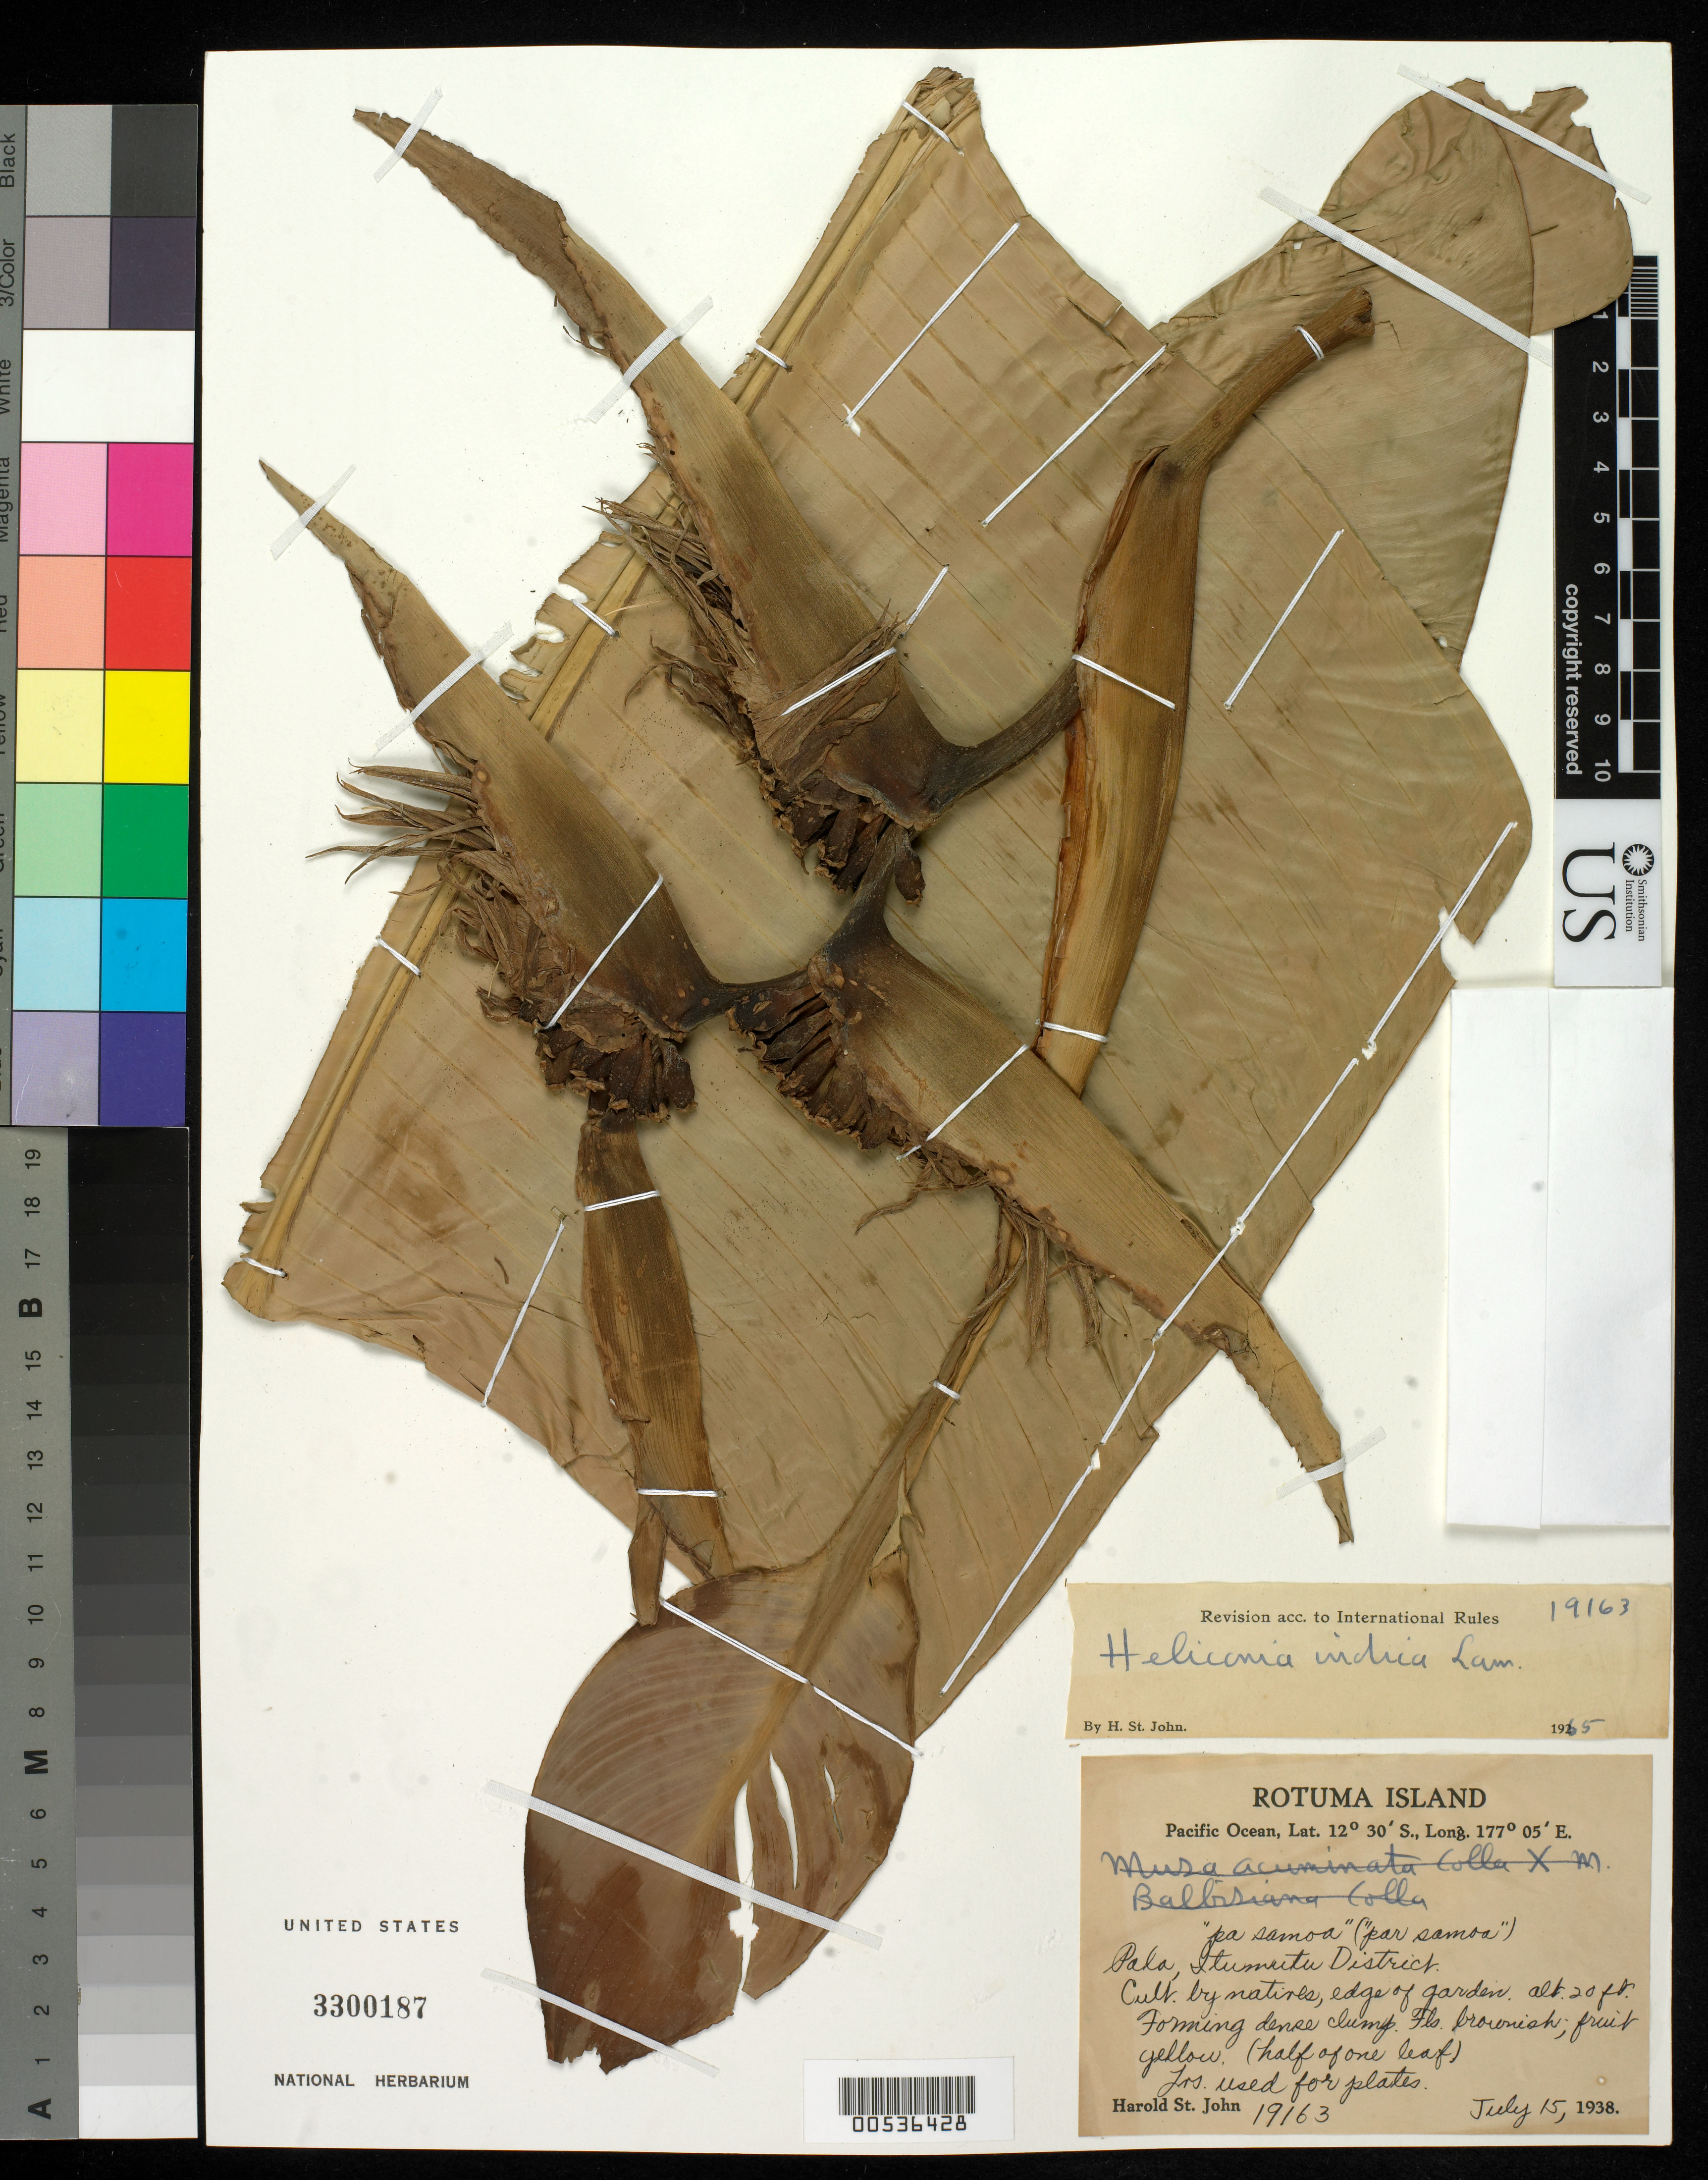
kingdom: Plantae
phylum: Tracheophyta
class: Liliopsida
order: Zingiberales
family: Heliconiaceae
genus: Heliconia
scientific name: Heliconia indica 'Rabaul'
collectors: H. St. John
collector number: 19163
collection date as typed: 15 Jul 1938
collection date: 1938-07-15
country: Fiji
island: Rotuma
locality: Pala, Itumutu District.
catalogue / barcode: US 3300187